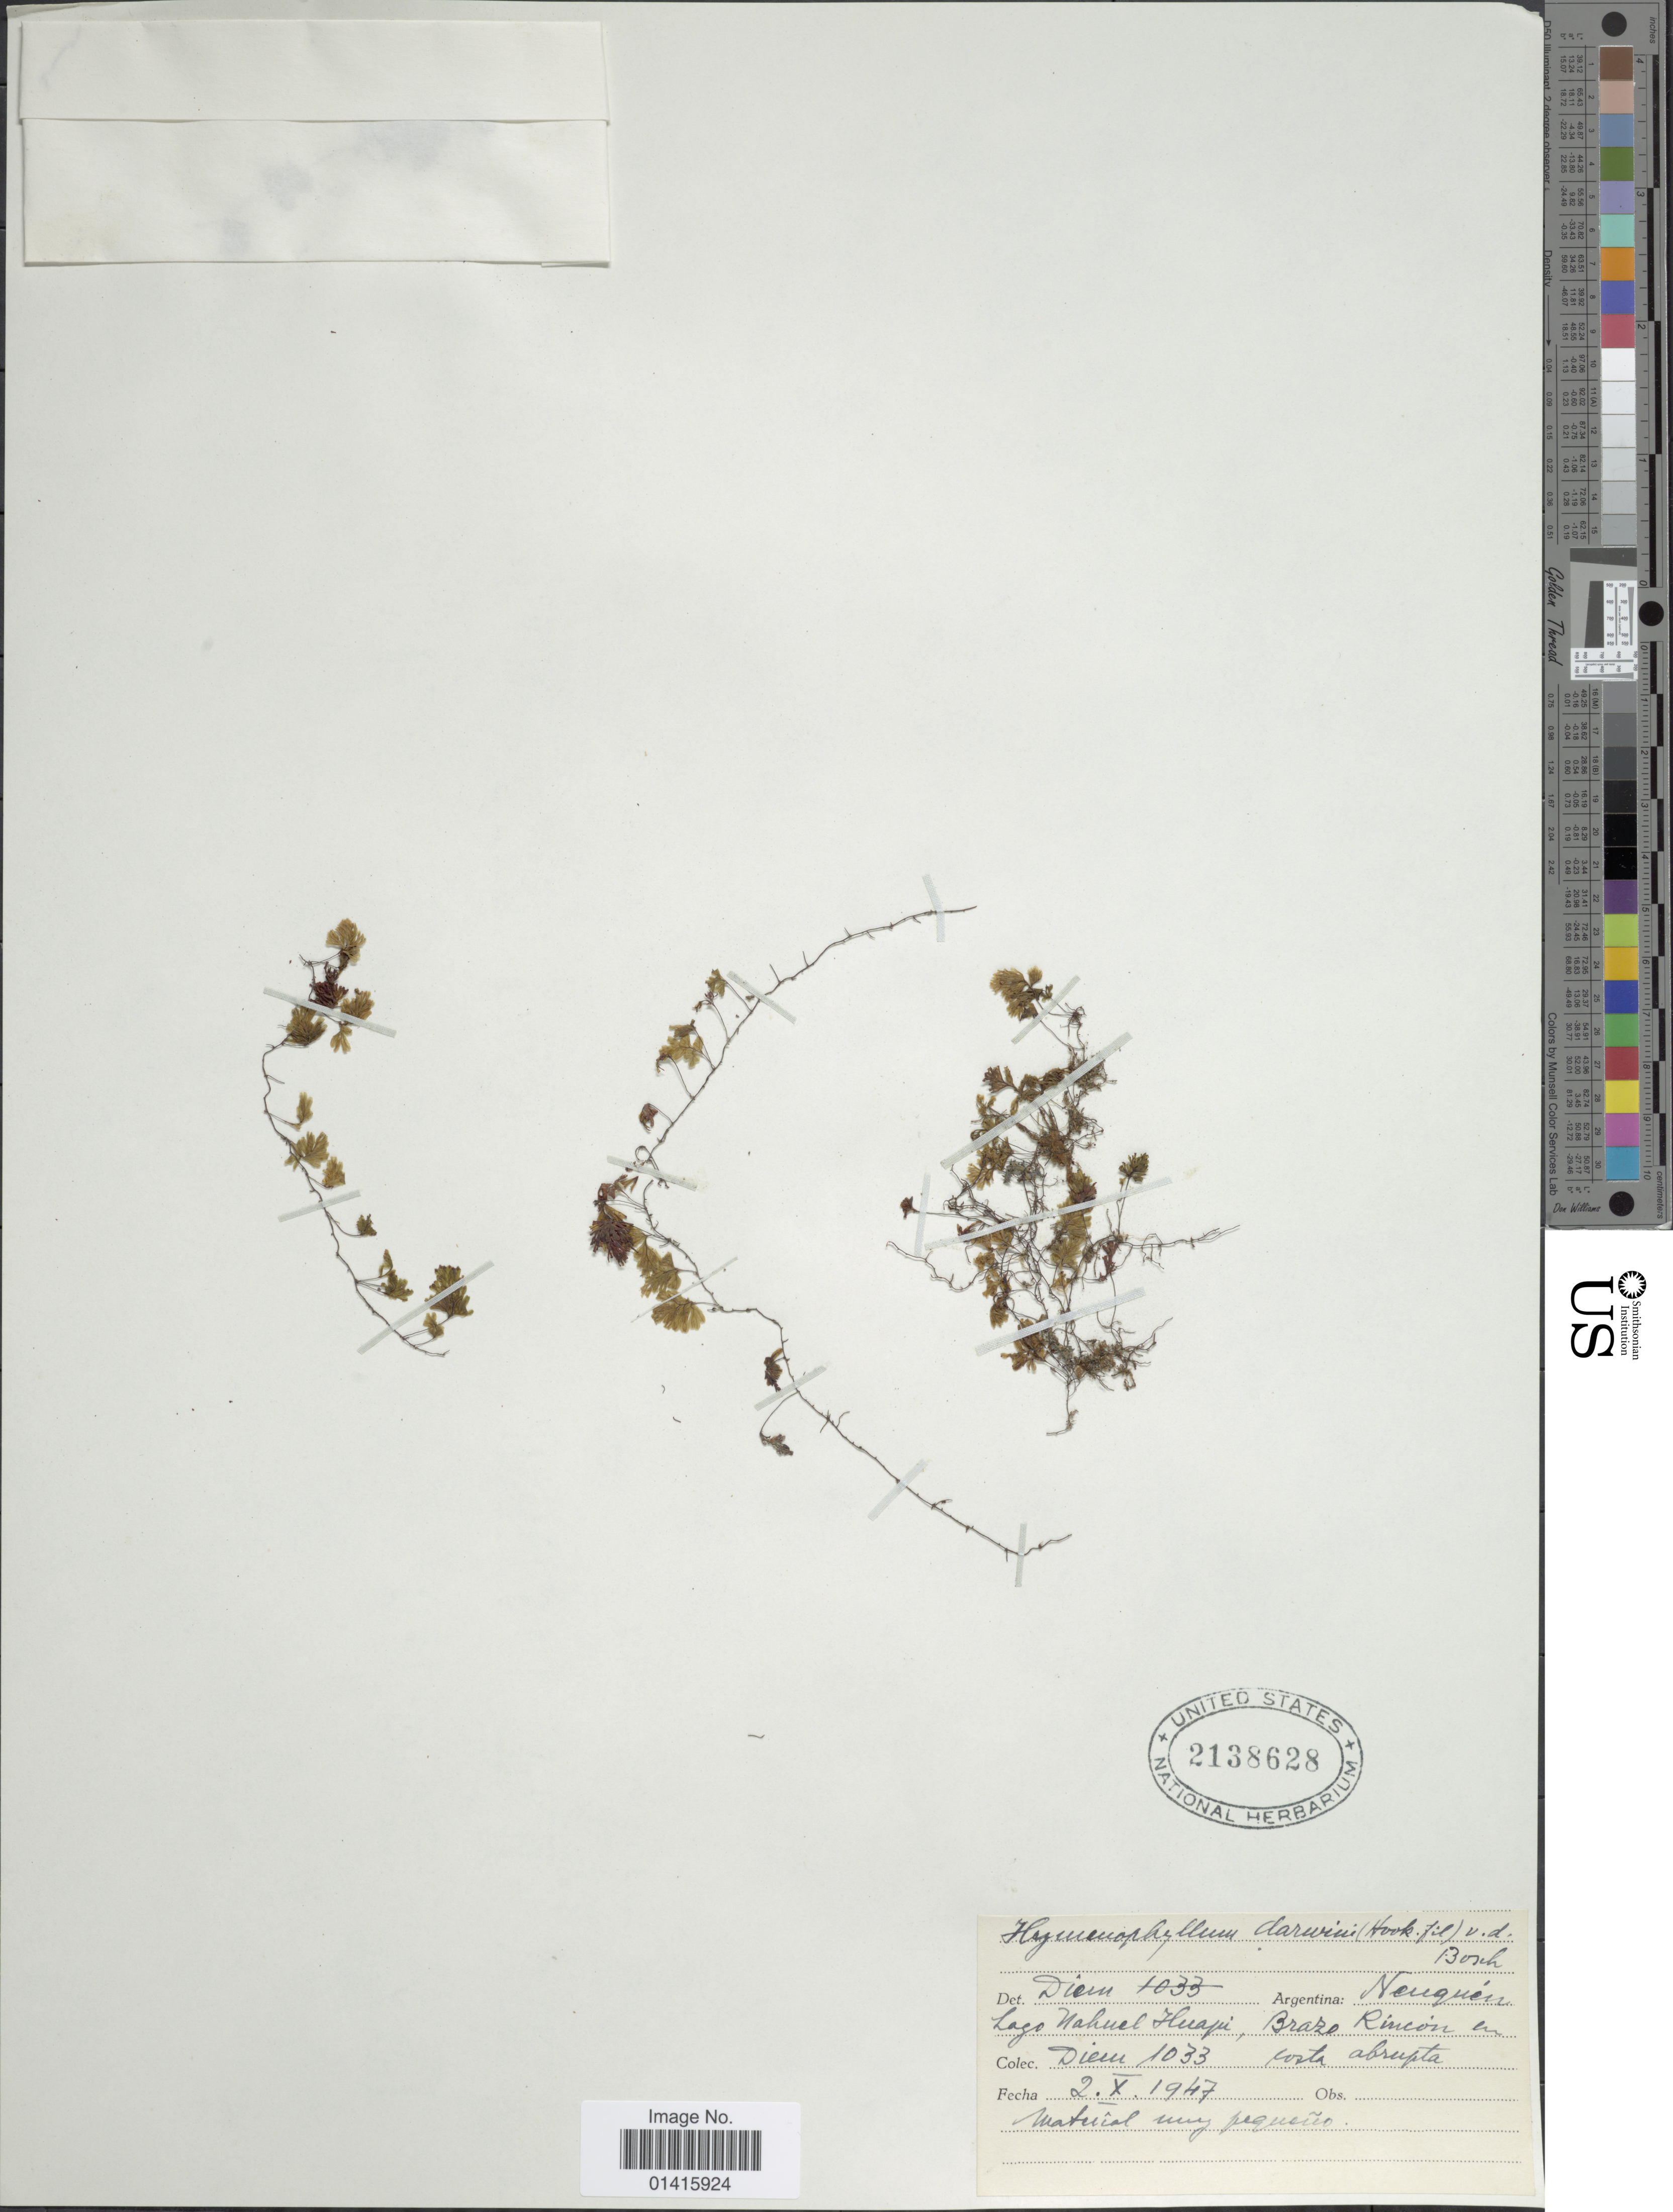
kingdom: Plantae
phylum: Tracheophyta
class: Polypodiopsida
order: Hymenophyllales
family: Hymenophyllaceae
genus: Hymenophyllum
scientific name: Hymenophyllum darwinii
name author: Hook. f.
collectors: Diem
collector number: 1033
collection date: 1947-10-02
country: Argentina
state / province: Neuquen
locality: Argentina Neuquén, Lago Nahuel Huapi, Brazo Rincon en costa abrupta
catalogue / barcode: US 2138628